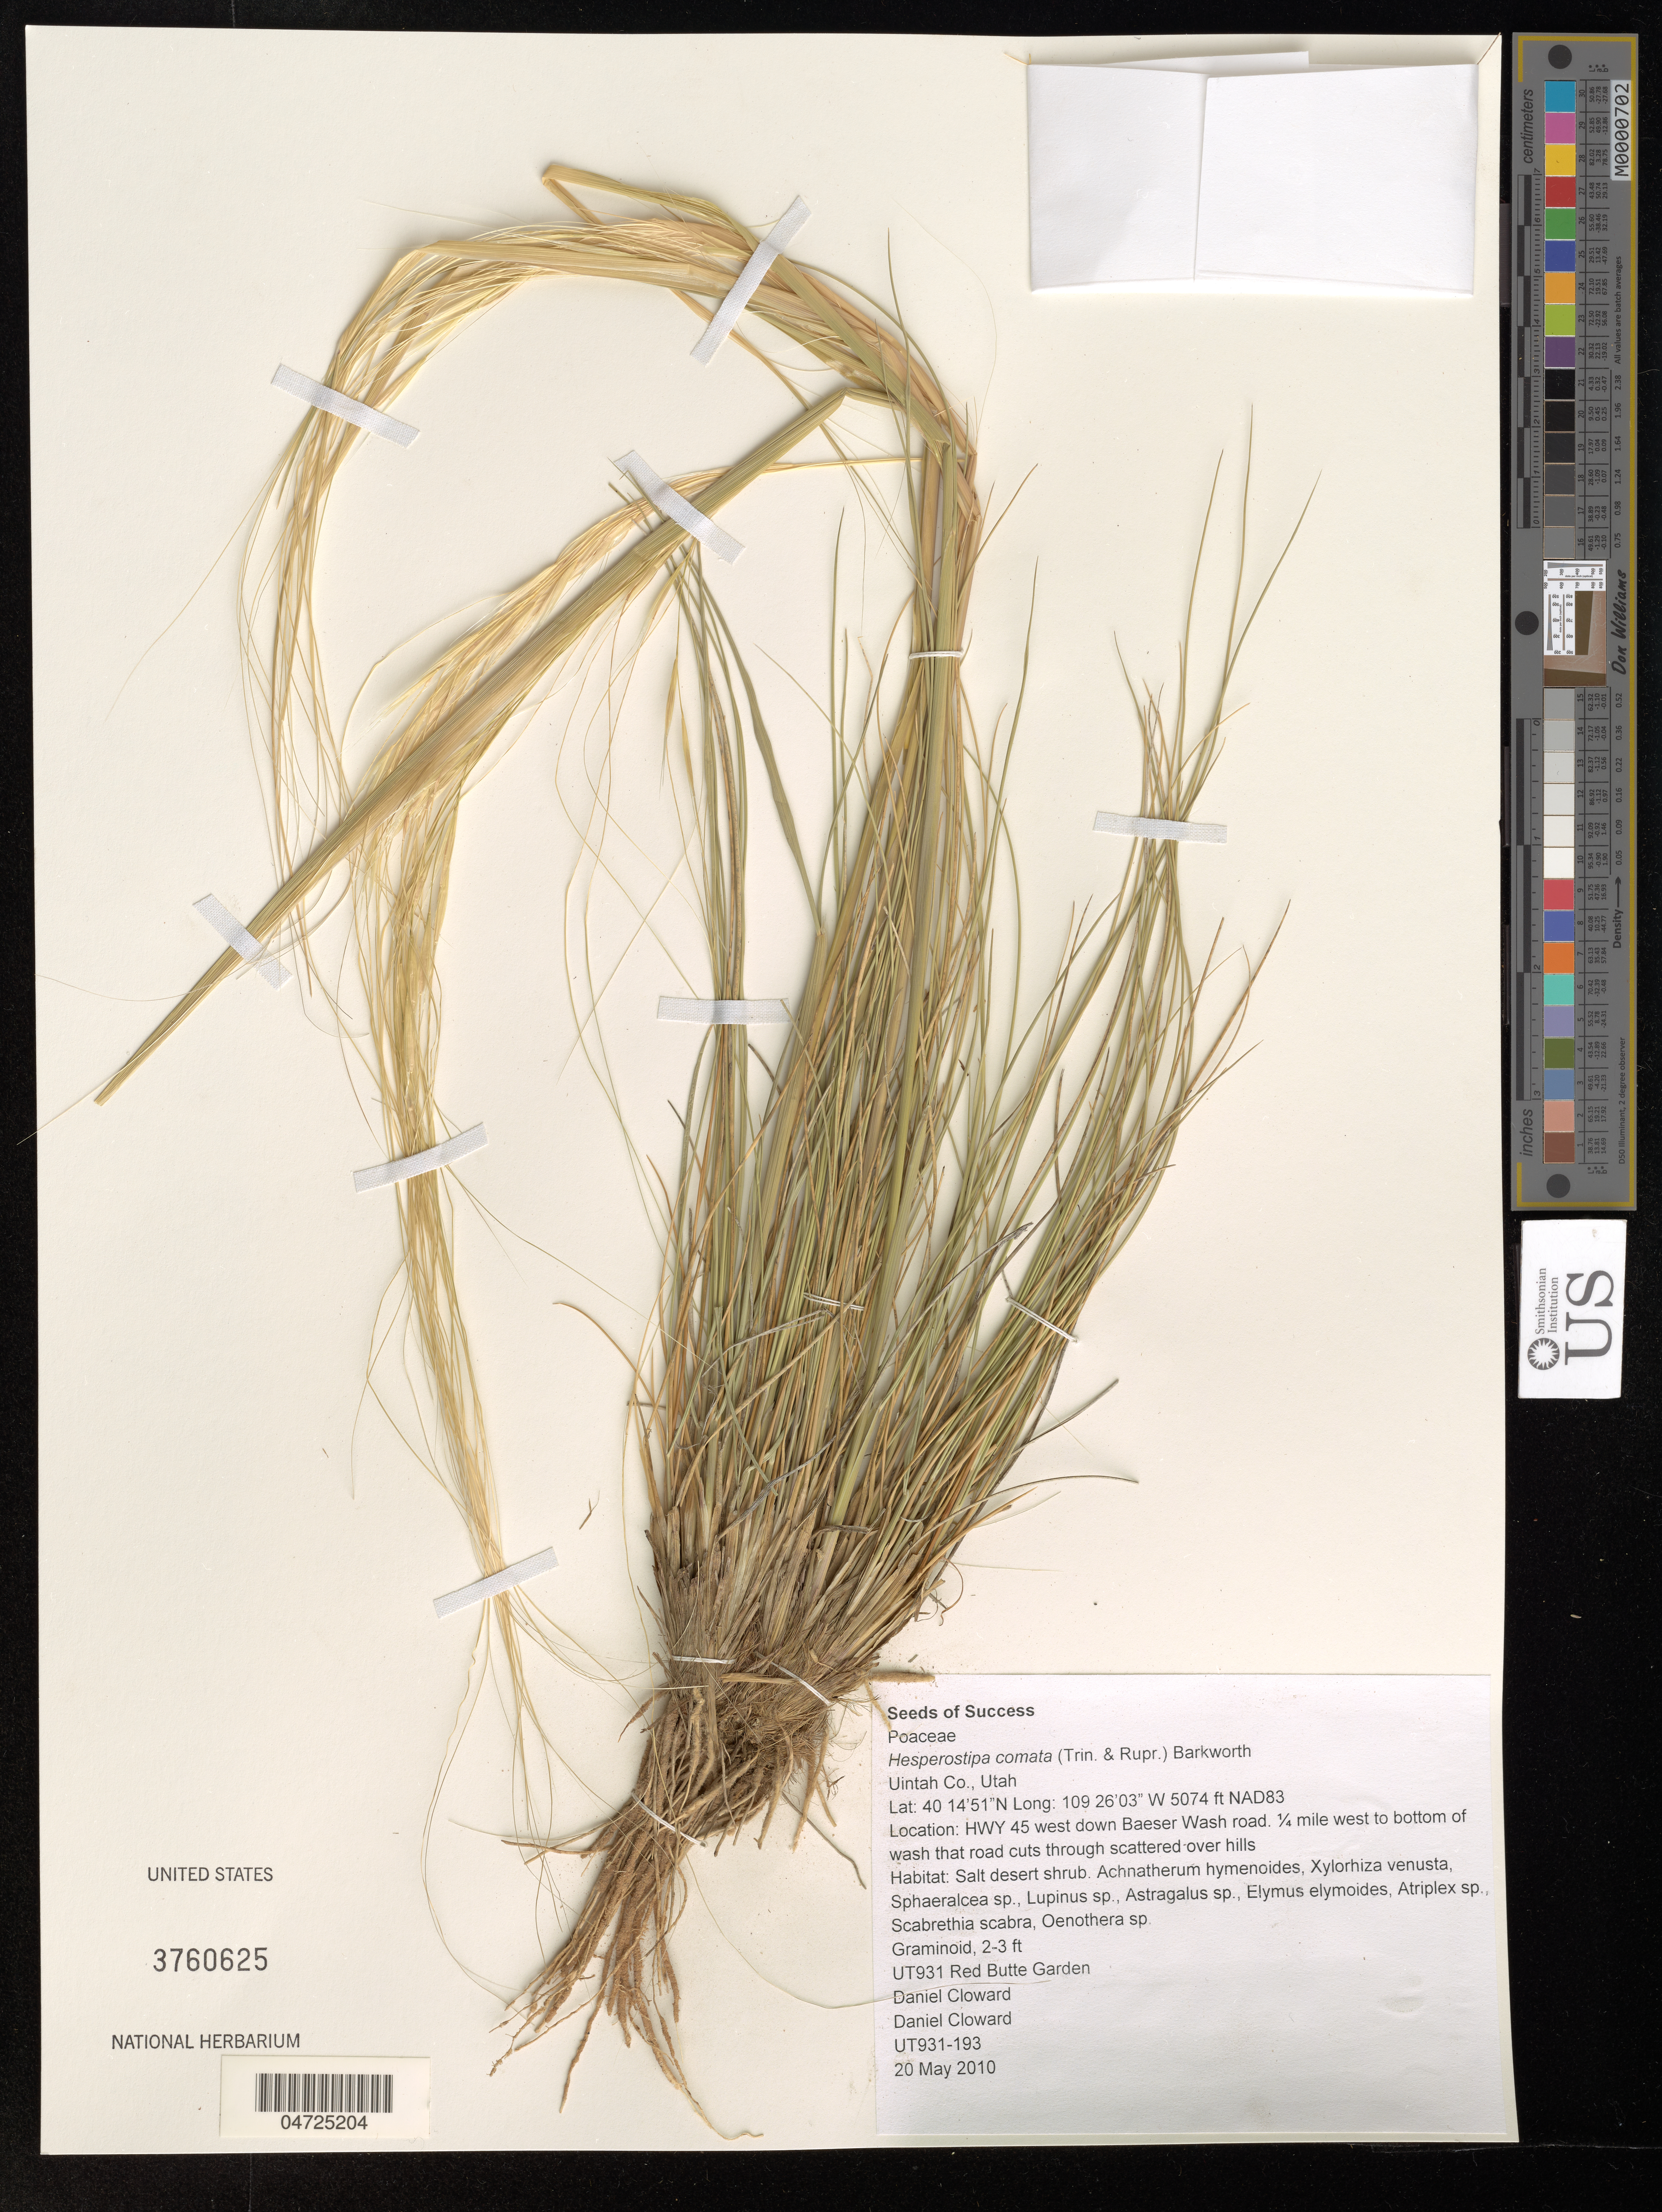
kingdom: Plantae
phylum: Tracheophyta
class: Liliopsida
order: Poales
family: Poaceae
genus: Hesperostipa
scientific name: Hesperostipa comata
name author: (Trin. & Rupr.) Barkworth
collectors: D. Cloward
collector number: UT931-193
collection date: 2010-05-20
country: United States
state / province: Utah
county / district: Uintah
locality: Uintah Co. NAD83. HWY 45 west down Baeser Wash road. ¼ mile west to bottom of wash that road cuts through scattered over hills. UT931 Red Butte Garden.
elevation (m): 1547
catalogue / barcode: US 3760625